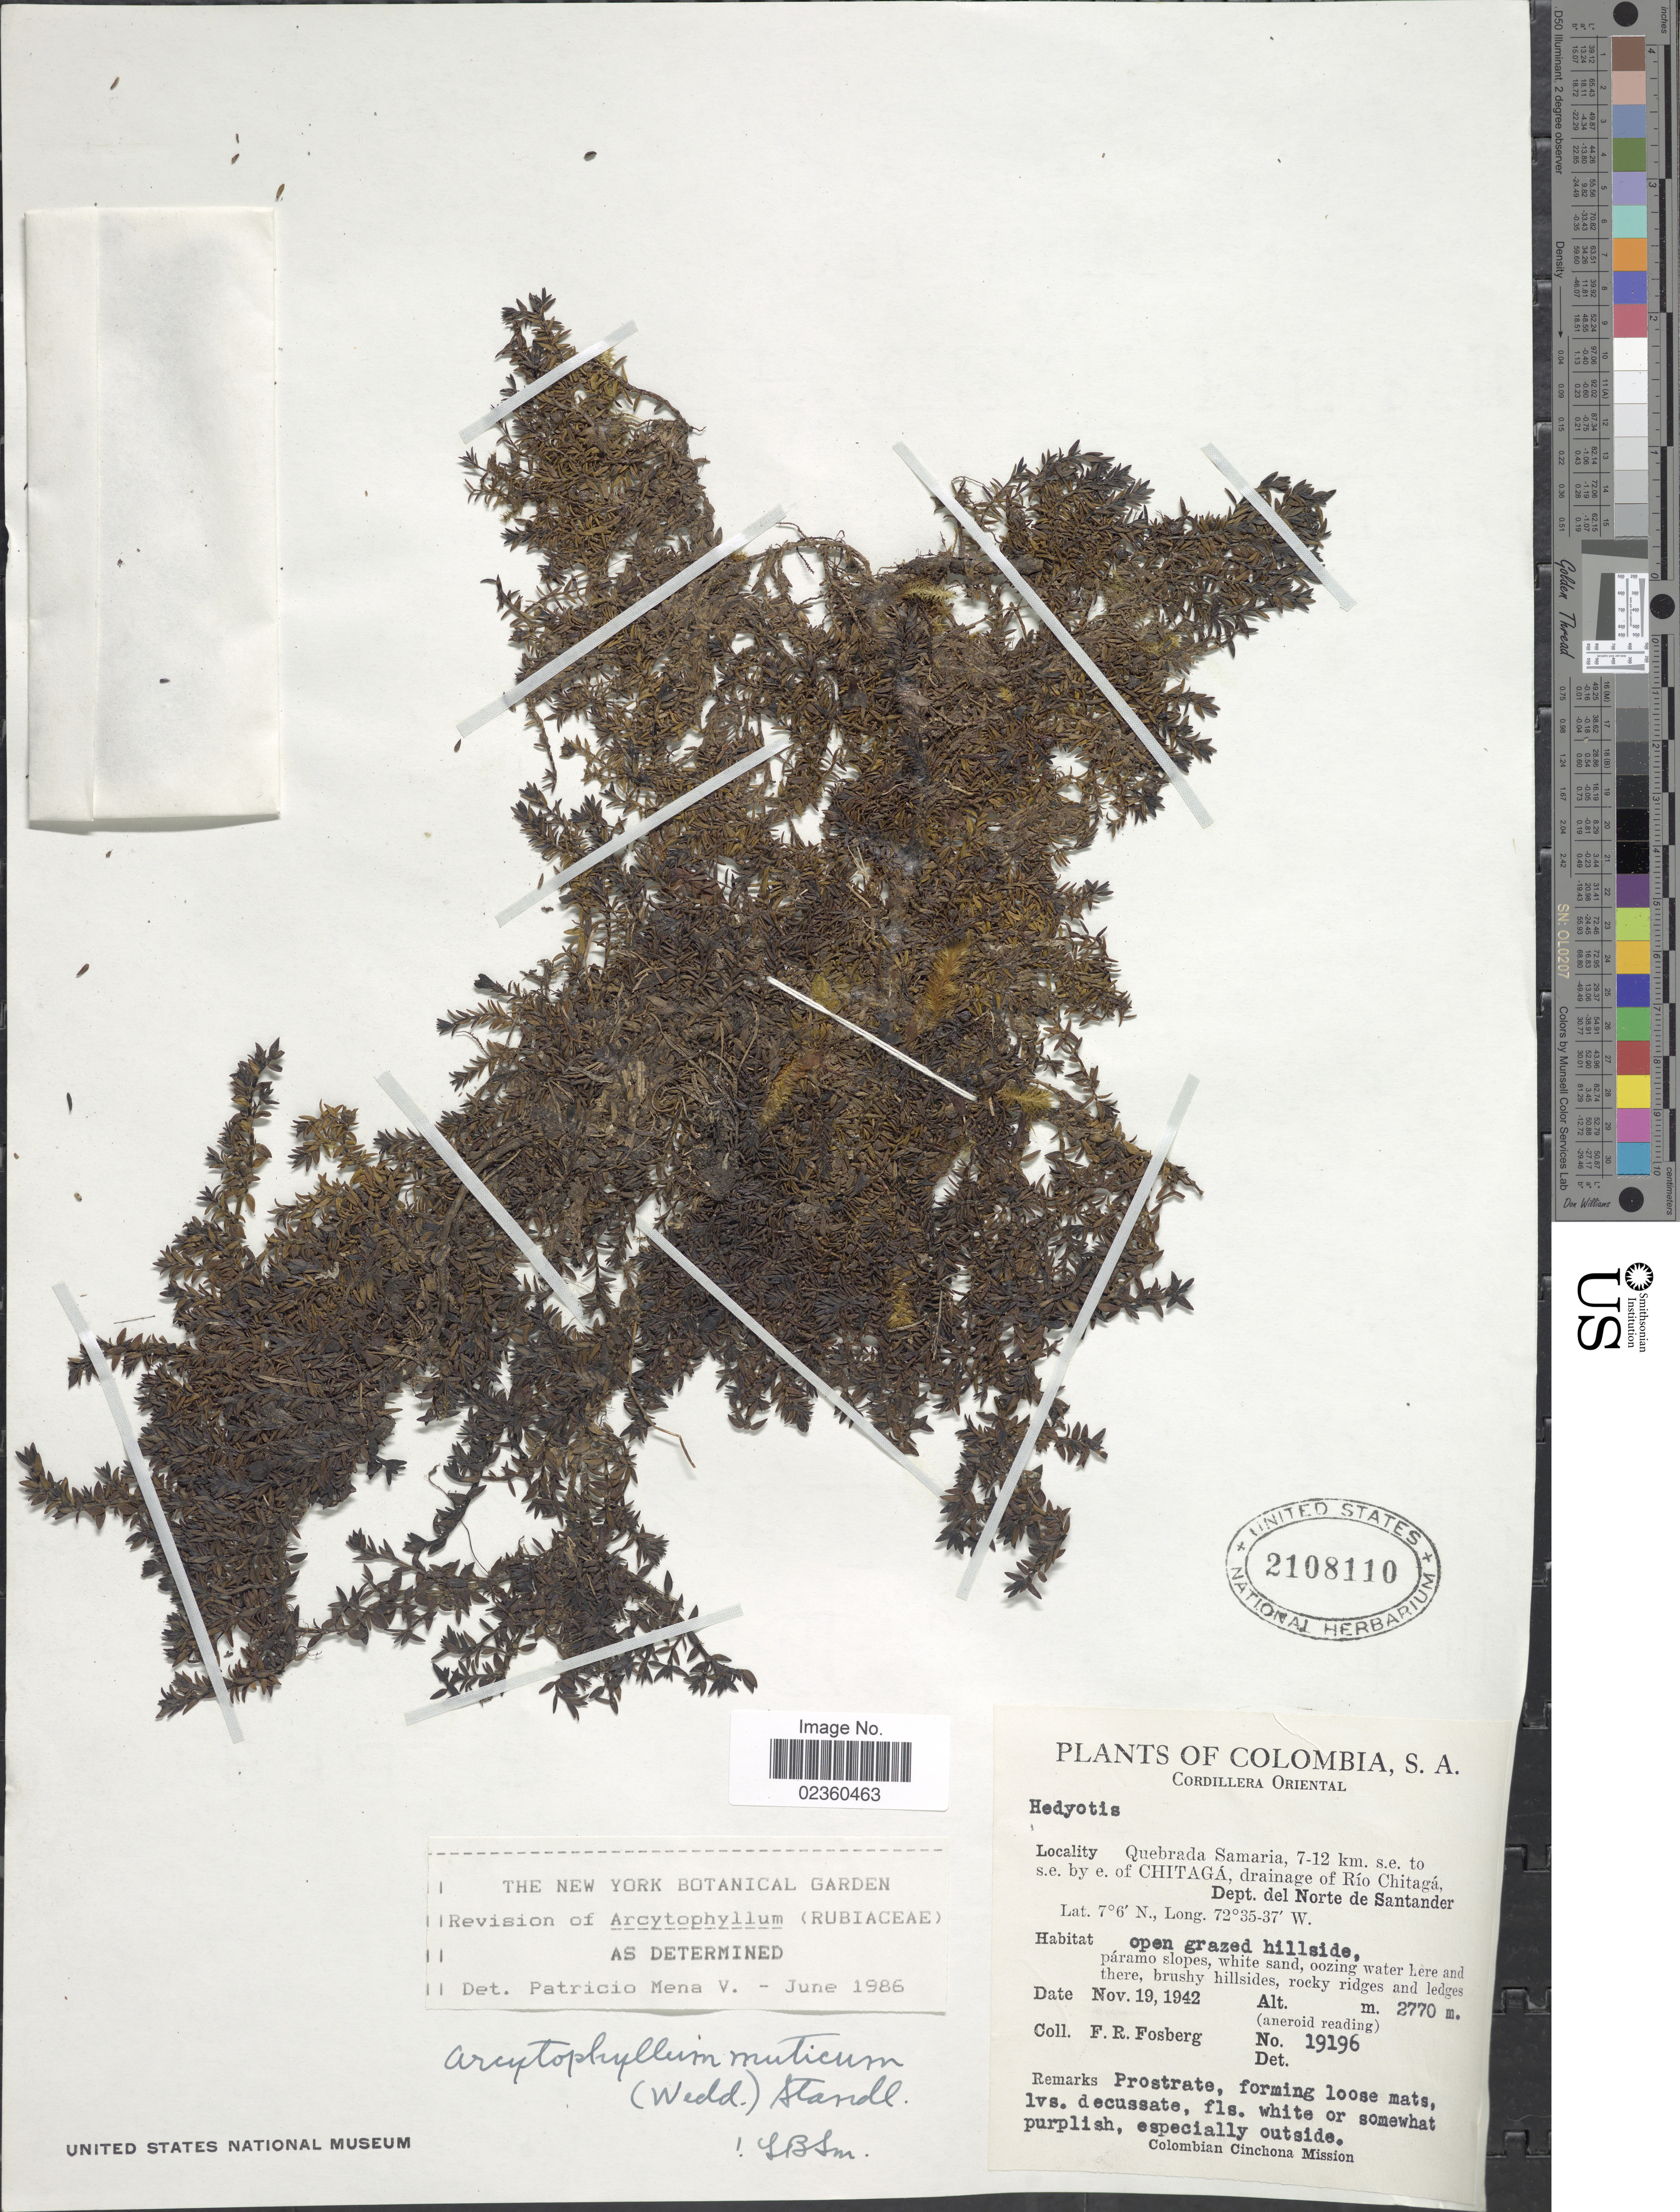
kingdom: Plantae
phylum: Tracheophyta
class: Magnoliopsida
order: Gentianales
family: Rubiaceae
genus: Arcytophyllum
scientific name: Arcytophyllum muticum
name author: (Wedd.) Standl.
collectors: F. R. Fosberg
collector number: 19196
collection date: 1942-11-19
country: Colombia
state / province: Norte de Santander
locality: Cordillera Oriental, Quebrada Samaria, 7-12 km s.e. to s.e. by e. of Chitagá, drainage of Río Chitagá, Dept del Norte de Santander, open grazed hillside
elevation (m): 2770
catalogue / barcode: US 2108110